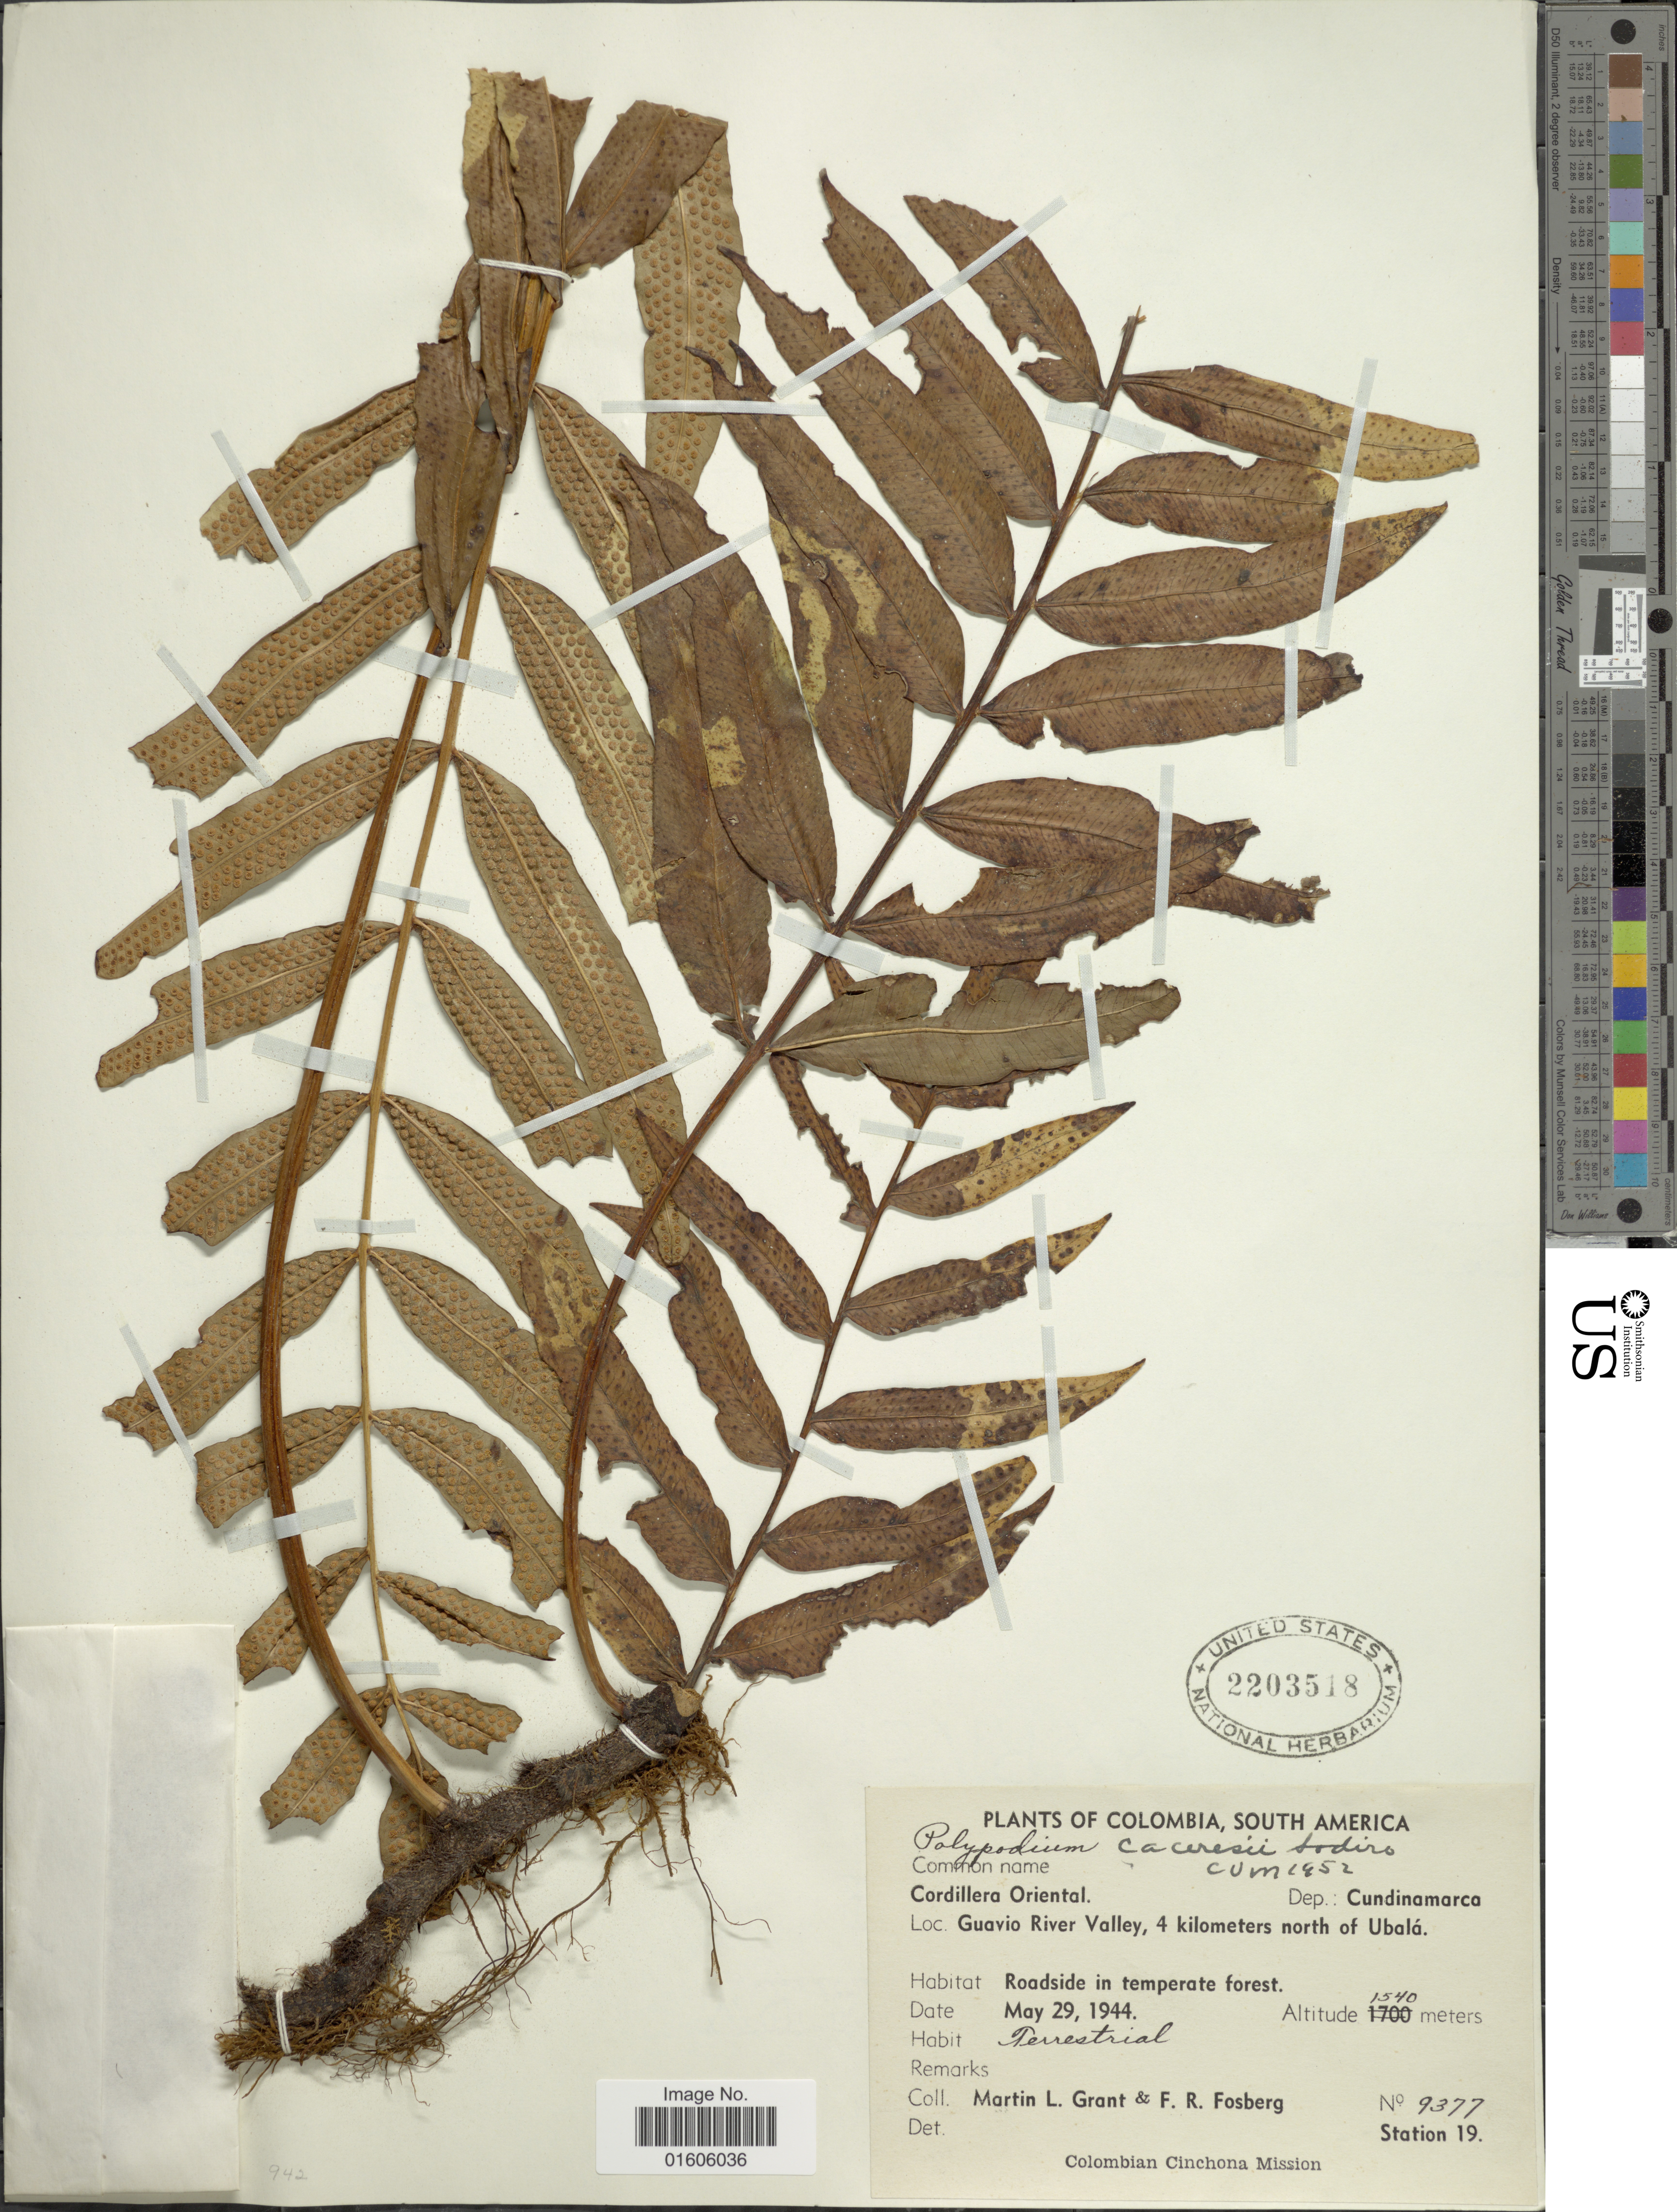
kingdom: Plantae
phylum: Tracheophyta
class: Polypodiopsida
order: Polypodiales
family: Polypodiaceae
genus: Serpocaulon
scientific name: Serpocaulon caceresii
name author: A.R. Sm.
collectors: M. L. Grant & F. R. Fosberg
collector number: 9377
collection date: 1944-05-29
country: Colombia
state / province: Cundinamarca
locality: Cordillera Oriental. Dep.: Cundinamarca. Guavio River Valley, 4 kilometers north of Ubalá.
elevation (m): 1540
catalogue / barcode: US 2203518